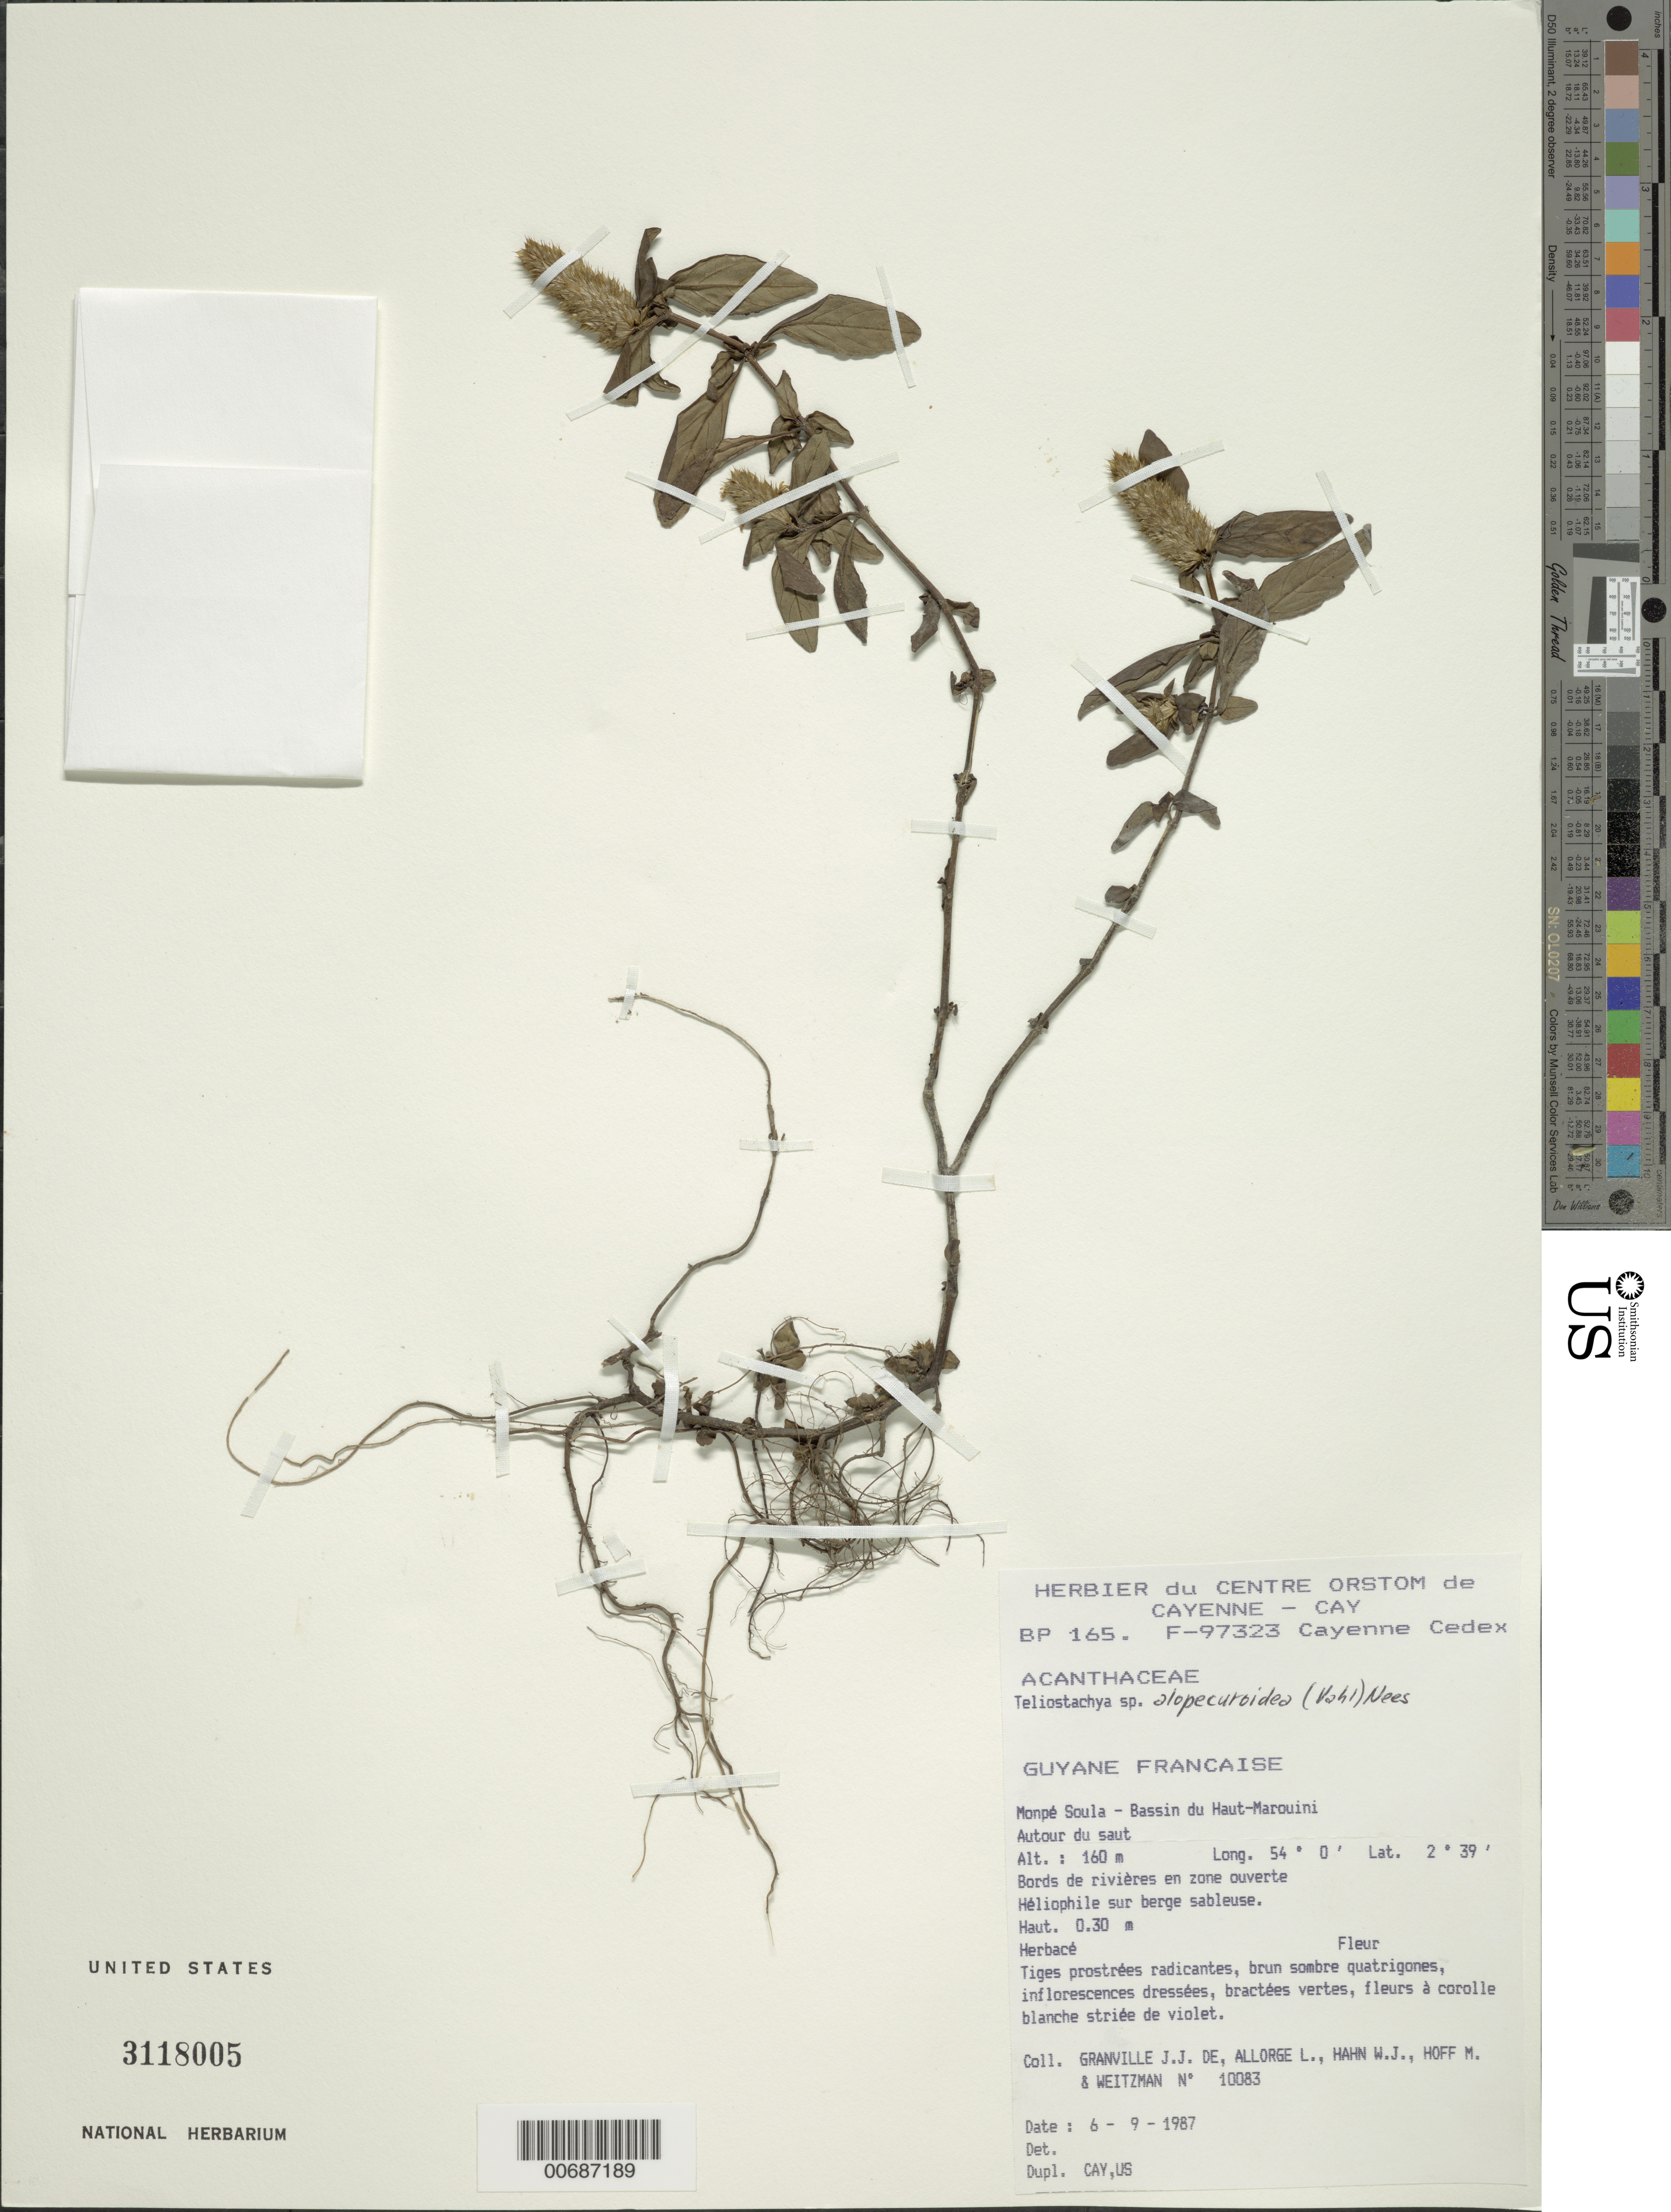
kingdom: Plantae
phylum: Tracheophyta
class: Magnoliopsida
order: Lamiales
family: Acanthaceae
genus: Teliostachya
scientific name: Teliostachya alopecuroidea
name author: (Vahl) Nees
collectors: J.-J. de Granville, L. Allorge, W. J. Hahn, M. Hoff & A. L. Weitzman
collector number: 10083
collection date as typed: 6-Sep-87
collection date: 1987-09-06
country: French Guiana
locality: Monpé Soula, Bassin du Haut-Marouini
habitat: Bords de rivières en zone ouverte Héliophile sur berge sableuse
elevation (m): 160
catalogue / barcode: US 3118005